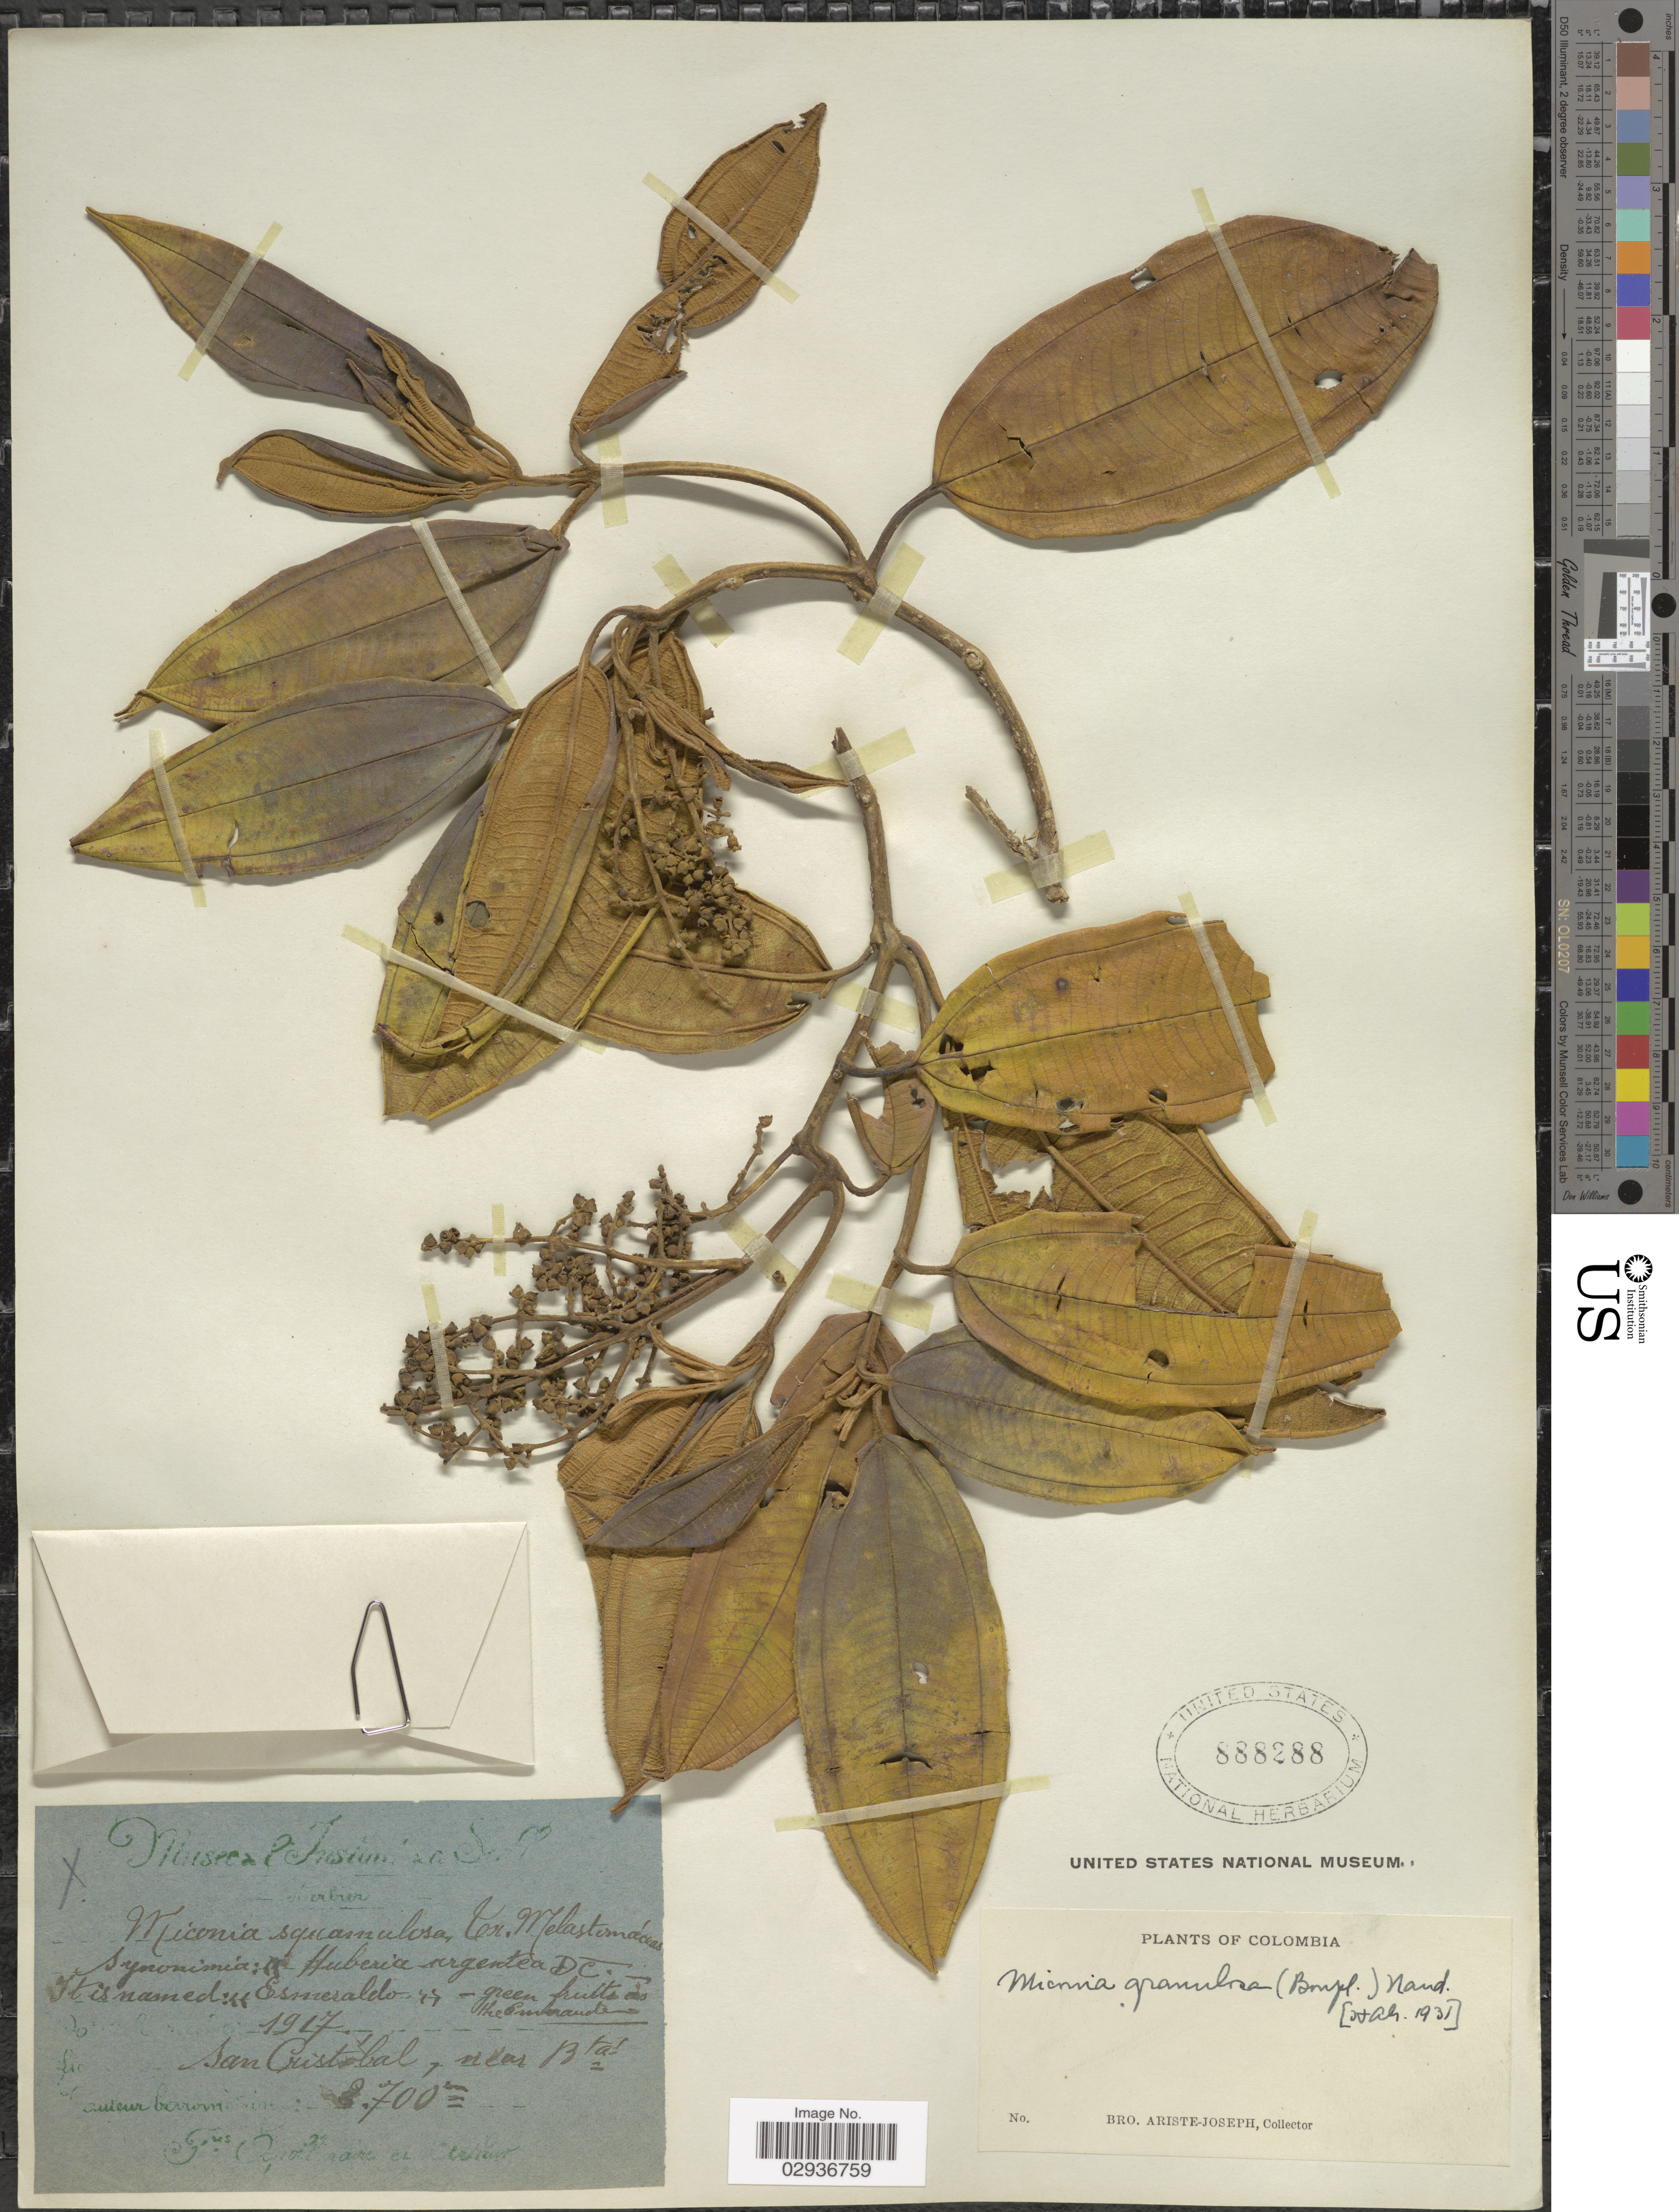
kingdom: Plantae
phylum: Tracheophyta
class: Magnoliopsida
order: Myrtales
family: Melastomataceae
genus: Miconia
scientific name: Miconia biappendiculata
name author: (Naudin) L. Uribe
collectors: Bro. Ariste-Joseph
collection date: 1917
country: Colombia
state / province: Bogota D.C.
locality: San Cristóbal, near Btas.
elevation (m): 2700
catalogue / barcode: US 888288